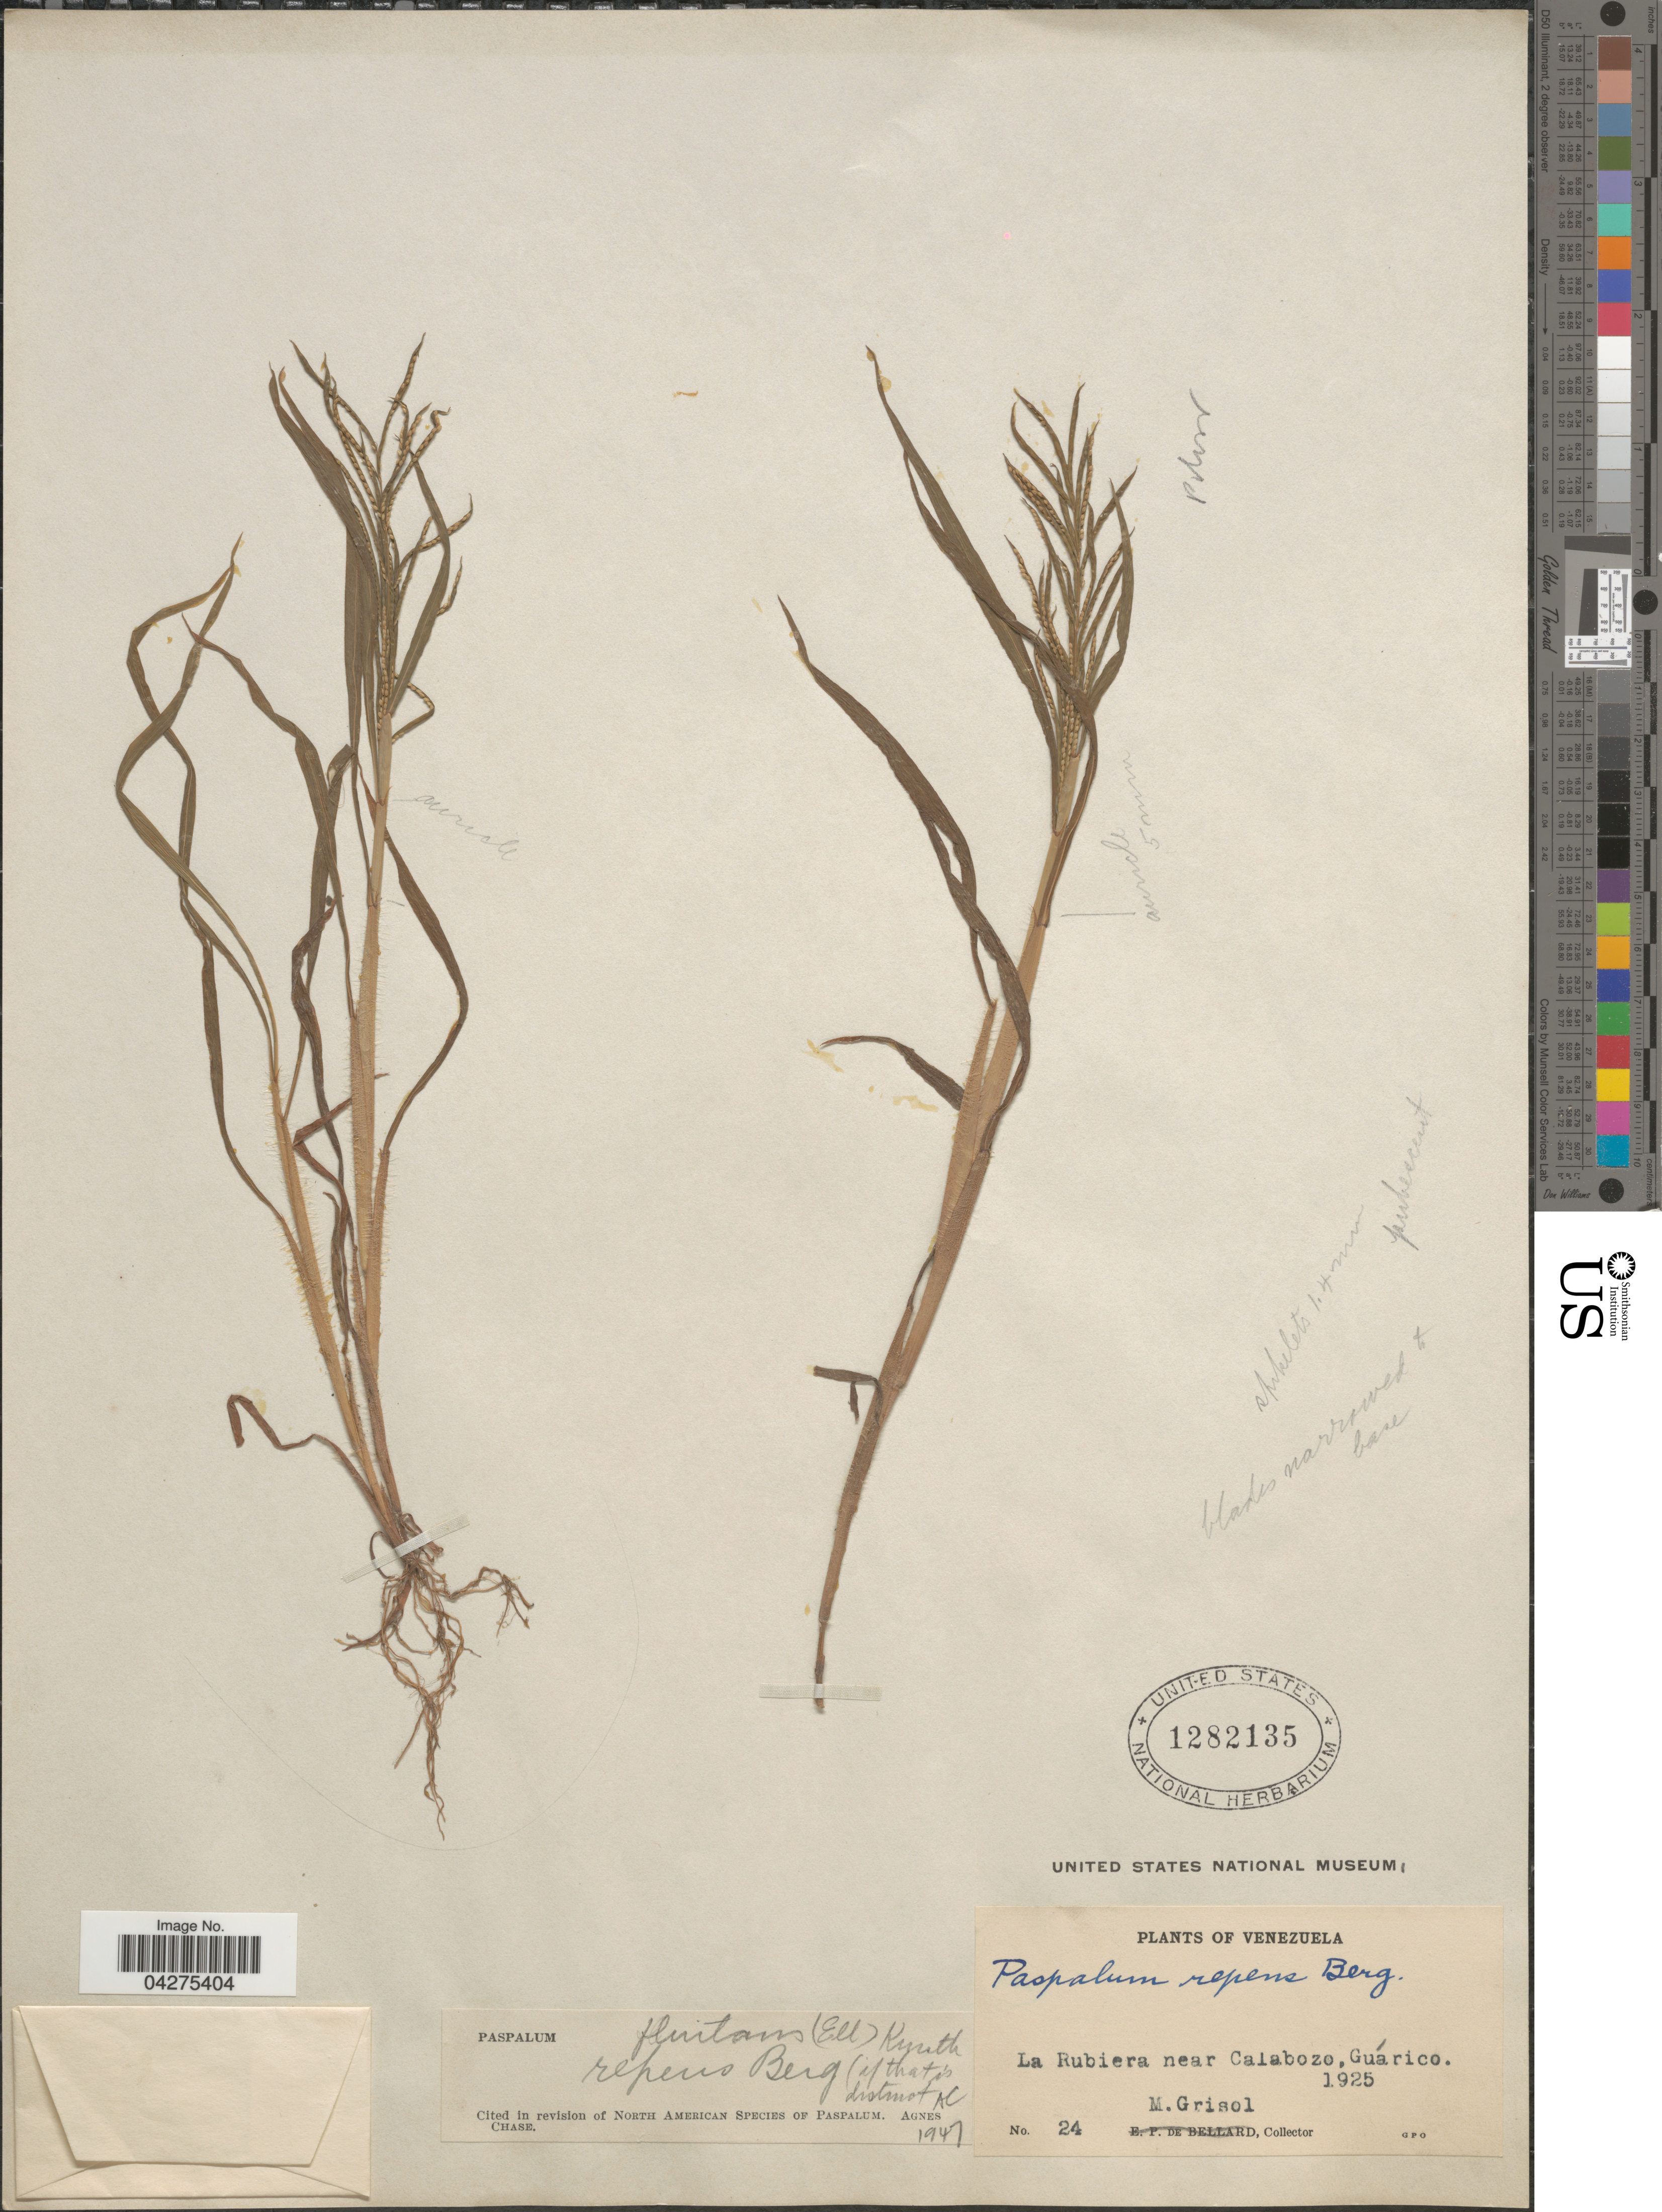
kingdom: Plantae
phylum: Tracheophyta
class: Liliopsida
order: Poales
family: Poaceae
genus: Paspalum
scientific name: Paspalum repens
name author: P.J. Bergius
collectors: M. Grisol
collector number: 24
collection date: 1925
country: Venezuela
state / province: Guarico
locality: La Rubiera near Calabozo.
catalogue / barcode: US 1282135